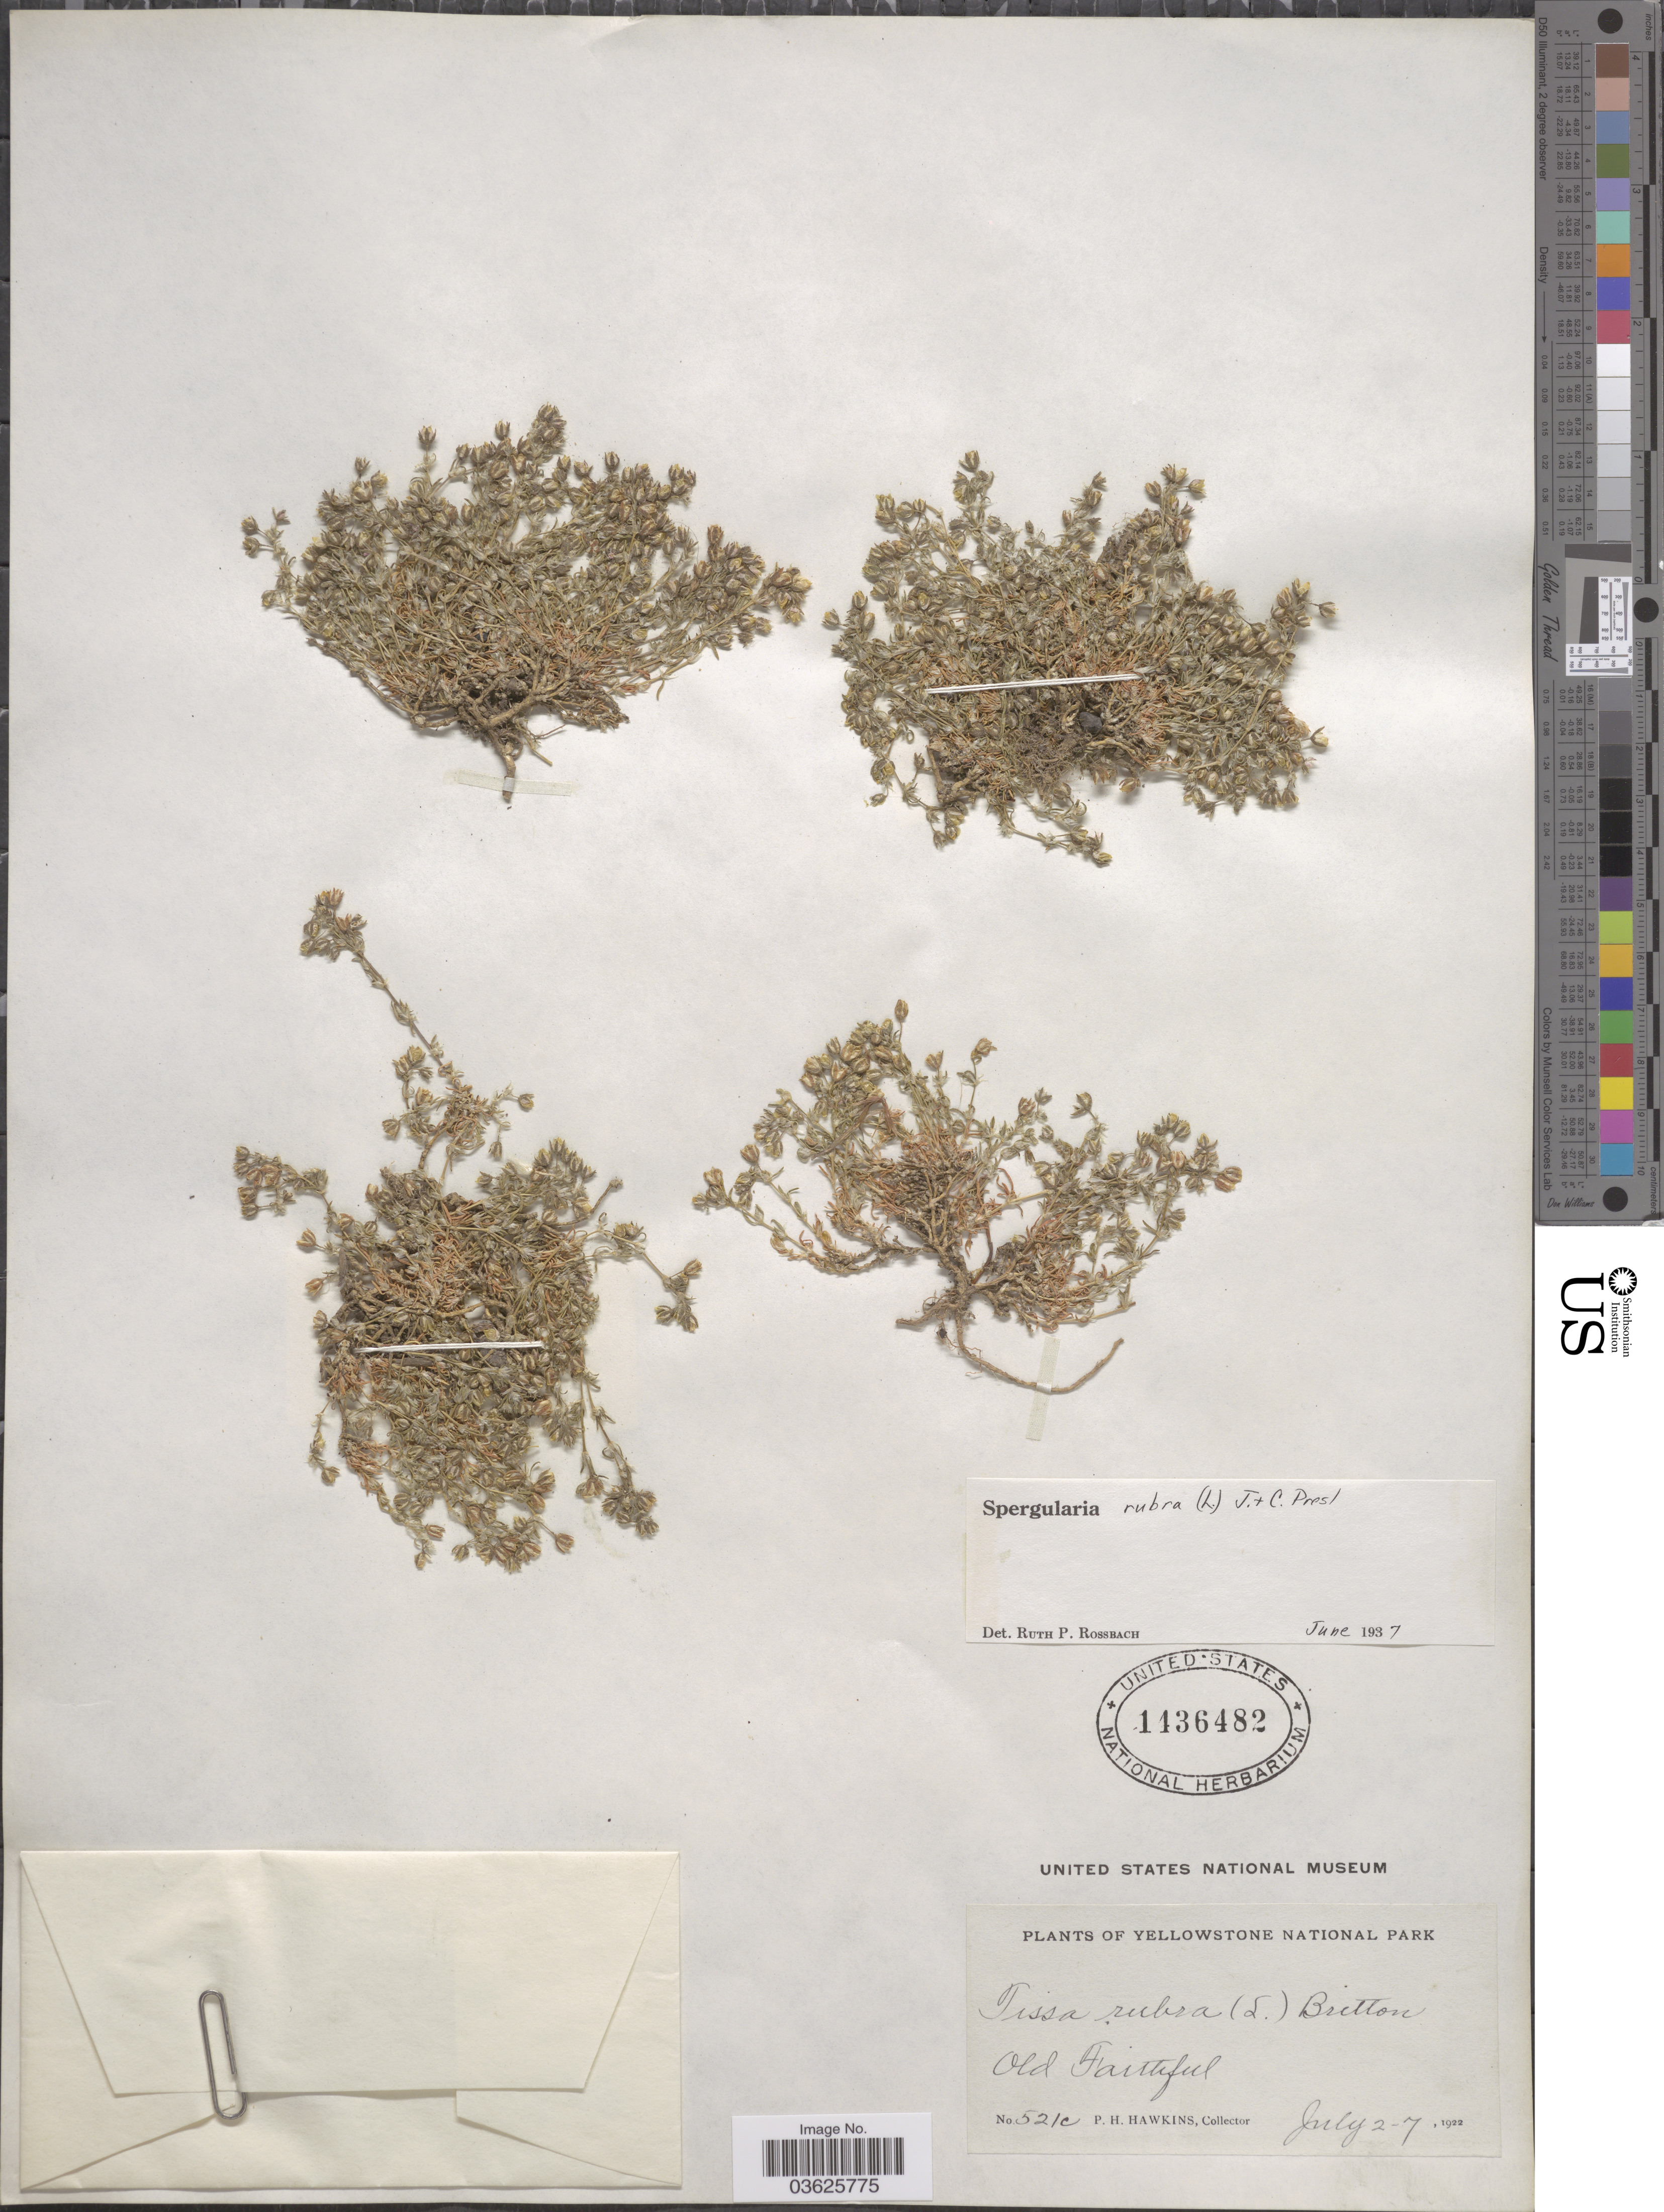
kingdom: Plantae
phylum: Tracheophyta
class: Magnoliopsida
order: Caryophyllales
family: Caryophyllaceae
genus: Spergularia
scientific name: Spergularia rubra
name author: (L.) J. Presl & C. Presl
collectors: P. Hawkins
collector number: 521c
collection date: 1922-07-02/1922-07-07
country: United States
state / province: Wyoming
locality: Yellowstone National Park, Old Faithful.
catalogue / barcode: US 1136482